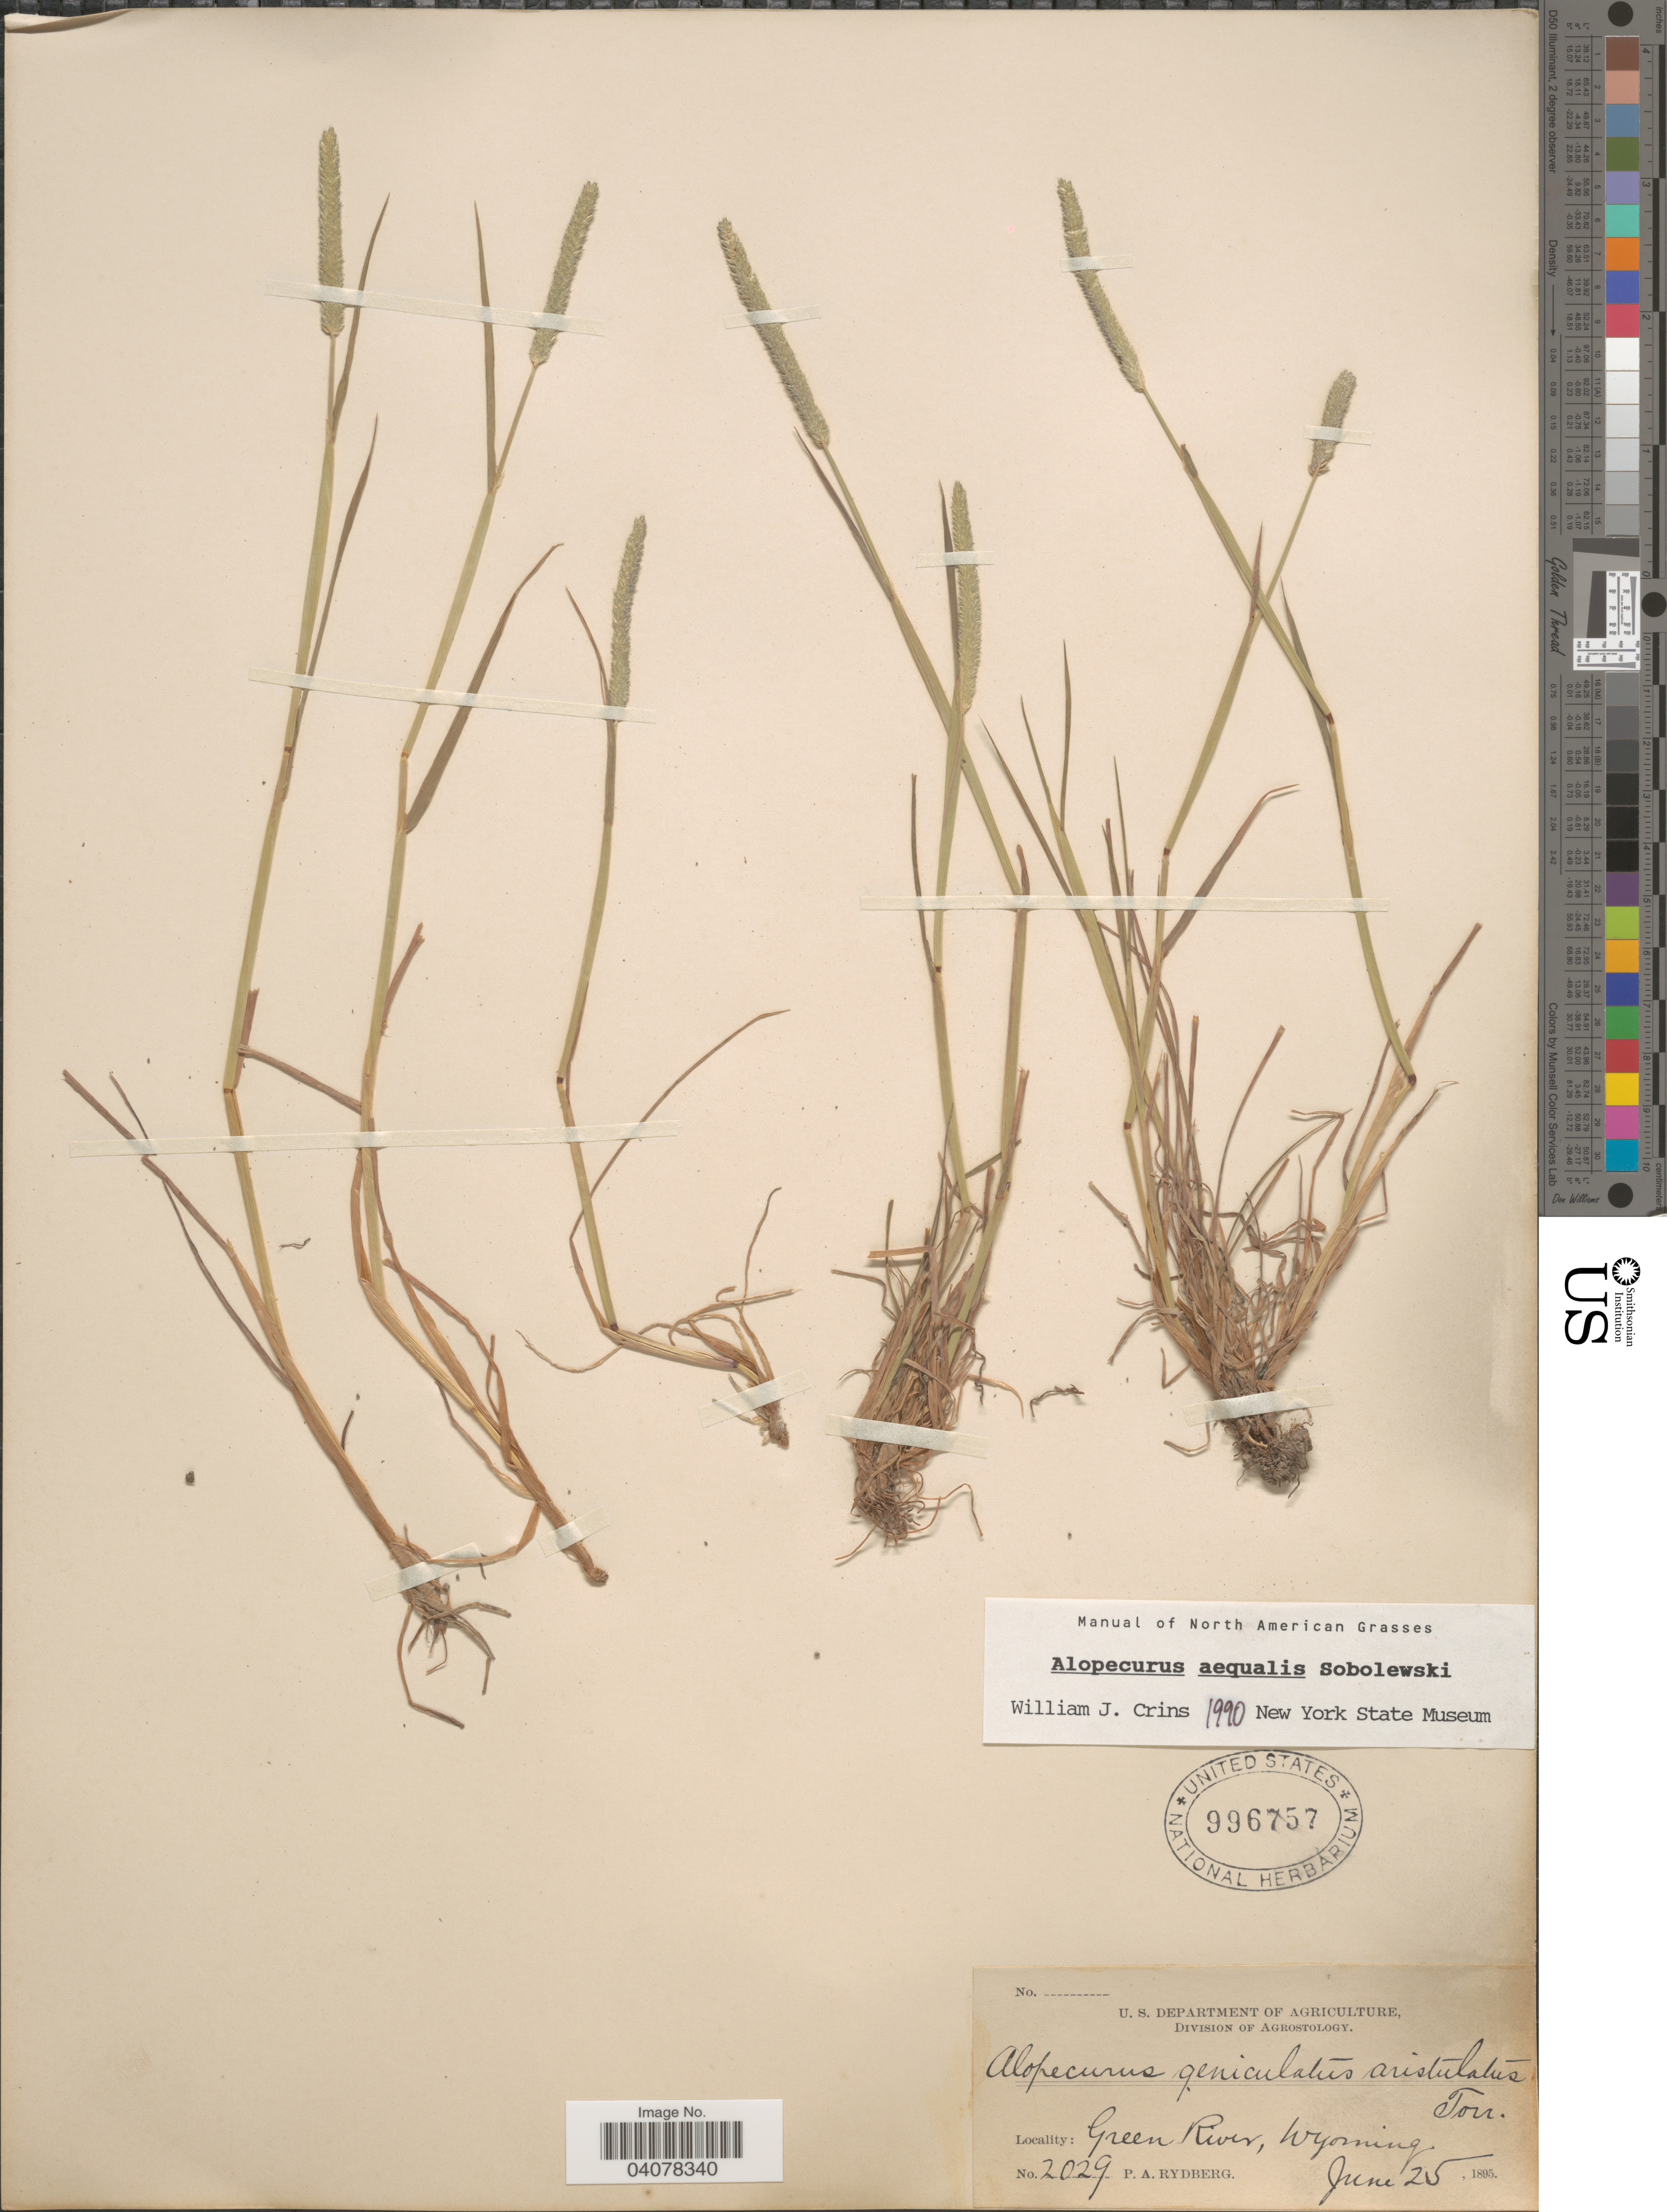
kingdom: Plantae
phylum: Tracheophyta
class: Liliopsida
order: Poales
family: Poaceae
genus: Alopecurus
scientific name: Alopecurus aequalis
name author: Sobol.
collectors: P. A. Rydberg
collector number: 2029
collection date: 1895-06-25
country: United States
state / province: Wyoming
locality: Green River.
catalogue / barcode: US 996757